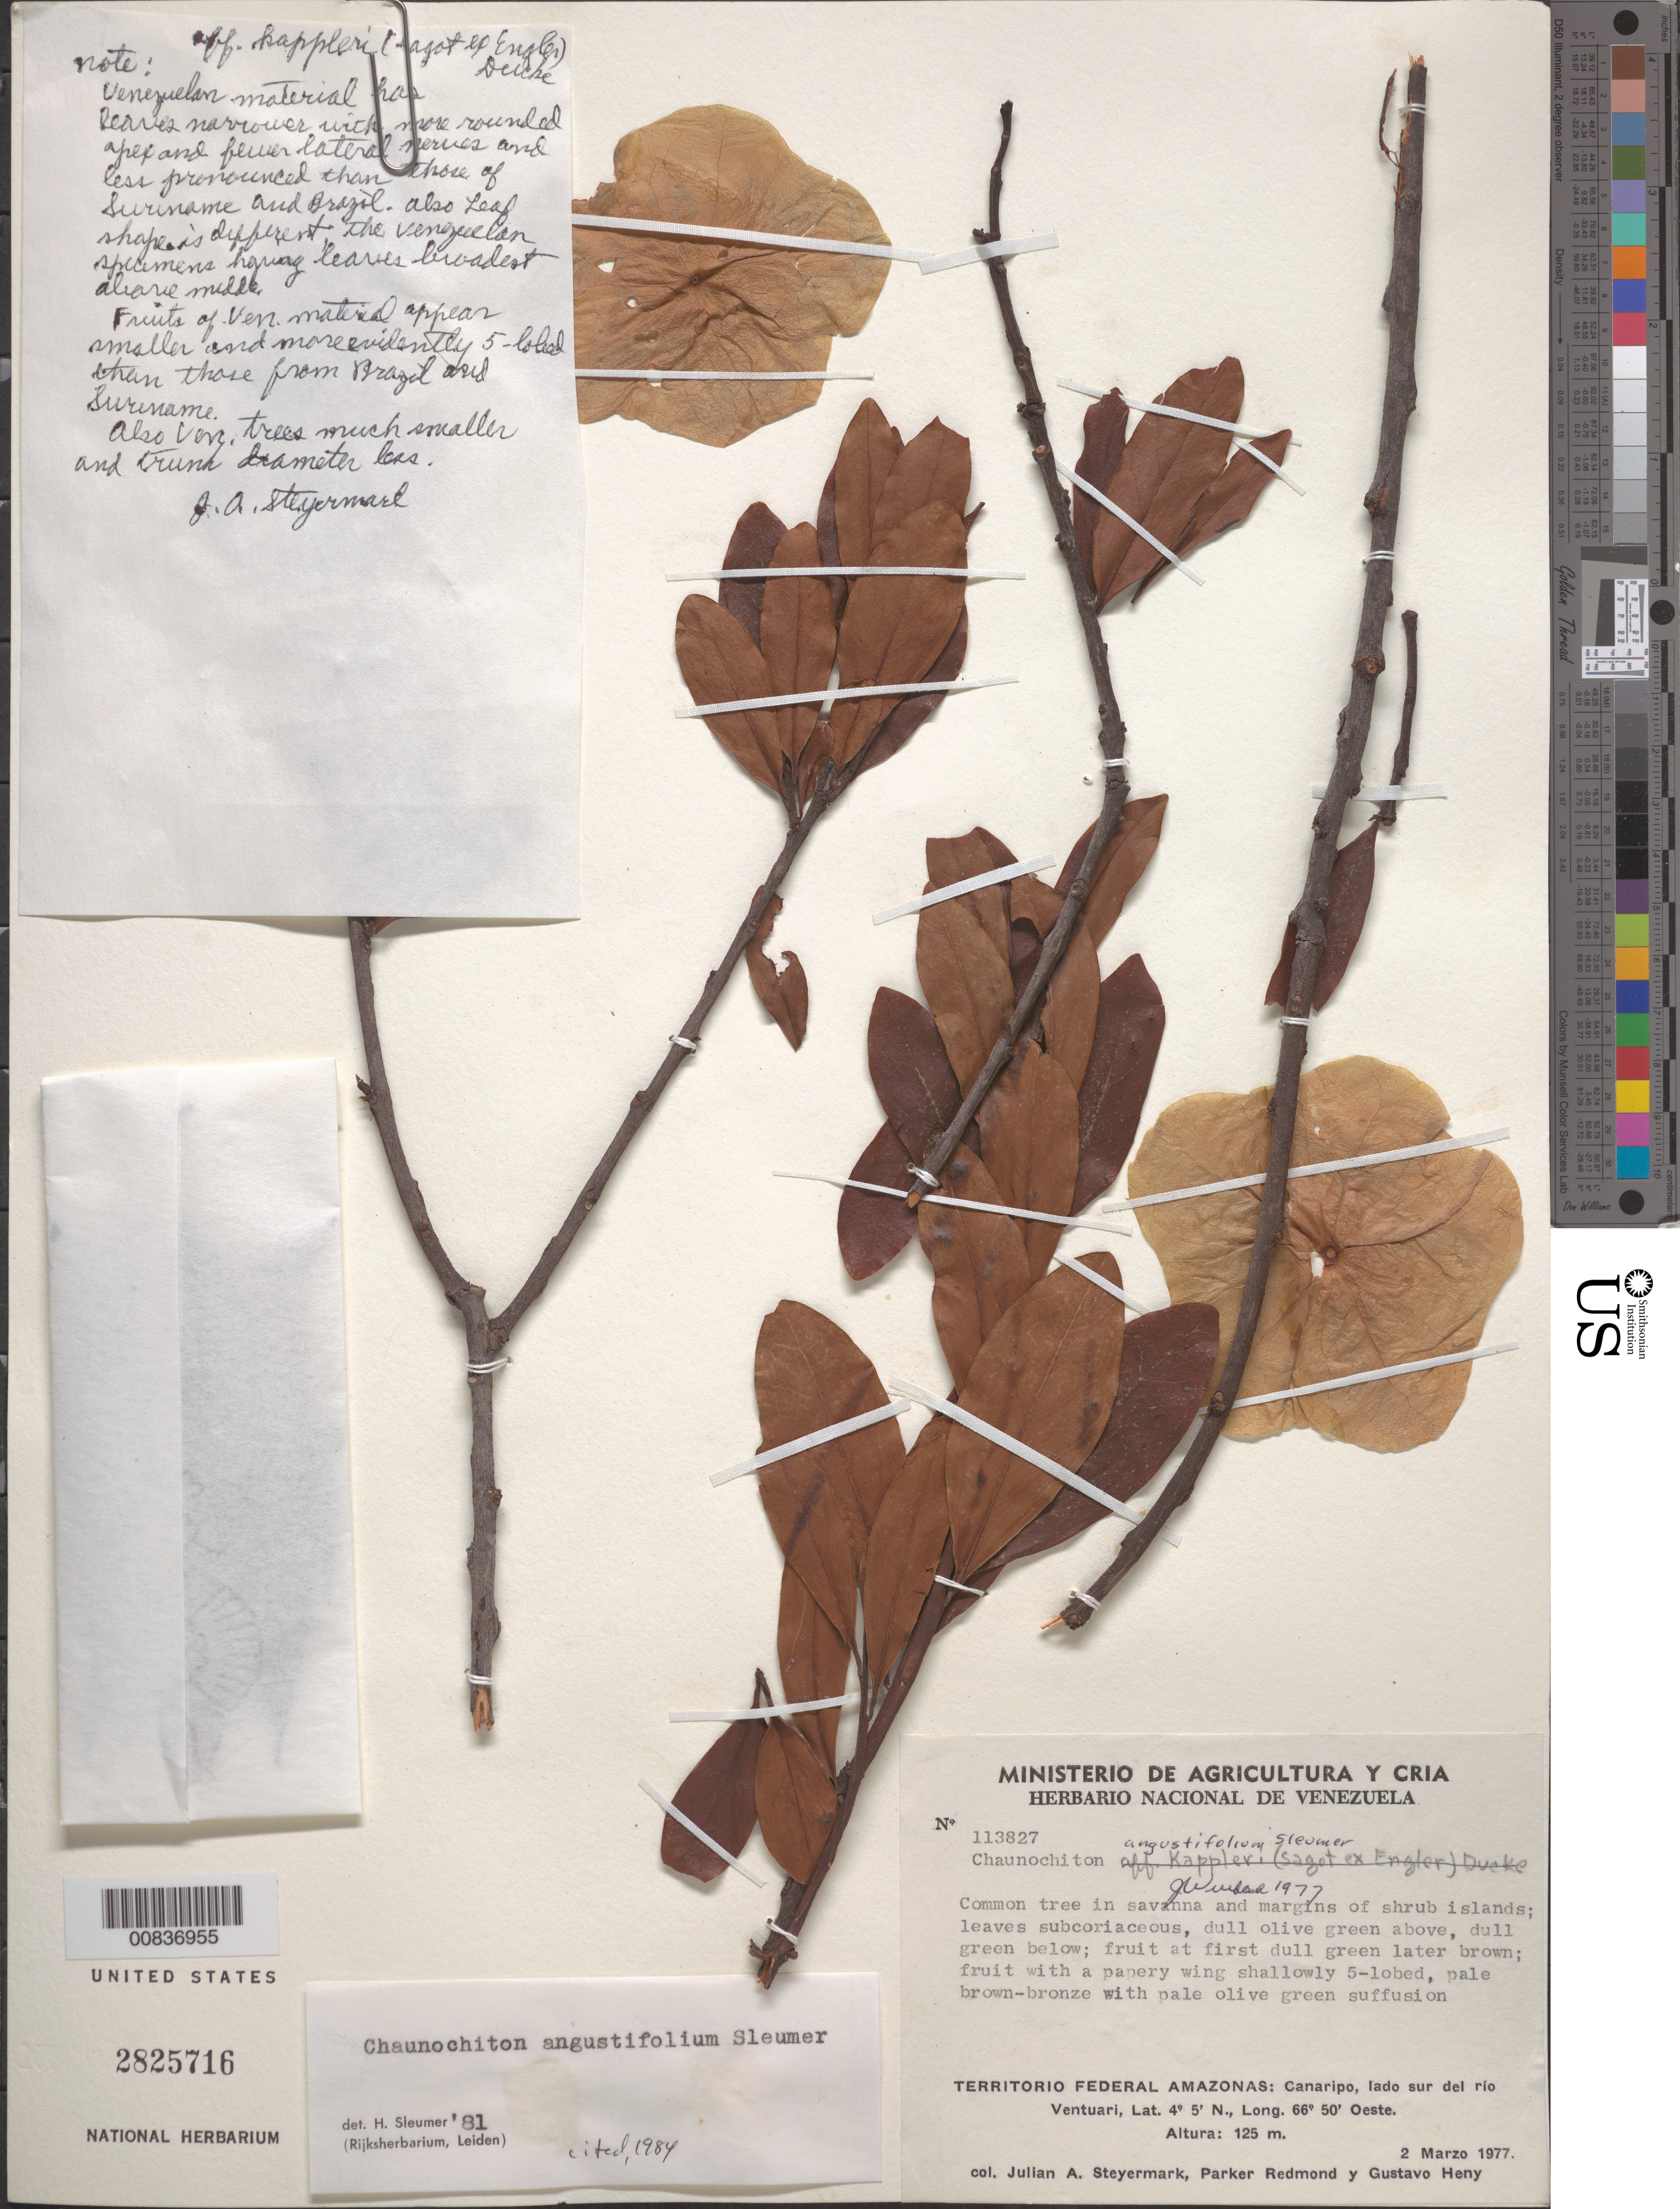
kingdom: Plantae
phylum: Tracheophyta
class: Magnoliopsida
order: Santalales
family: Aptandraceae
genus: Chaunochiton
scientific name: Chaunochiton angustifolium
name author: Sleumer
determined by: Sleumer, H. O.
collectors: J. Steyermark, P. Redmond & G. Heny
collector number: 113827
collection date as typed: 2-May-77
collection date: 1977-05-02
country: Venezuela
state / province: Amazonas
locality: Canaripo, lado sur del Río Ventuari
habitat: Savanna and maragins of shrub islands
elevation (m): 125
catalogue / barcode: US 2825716